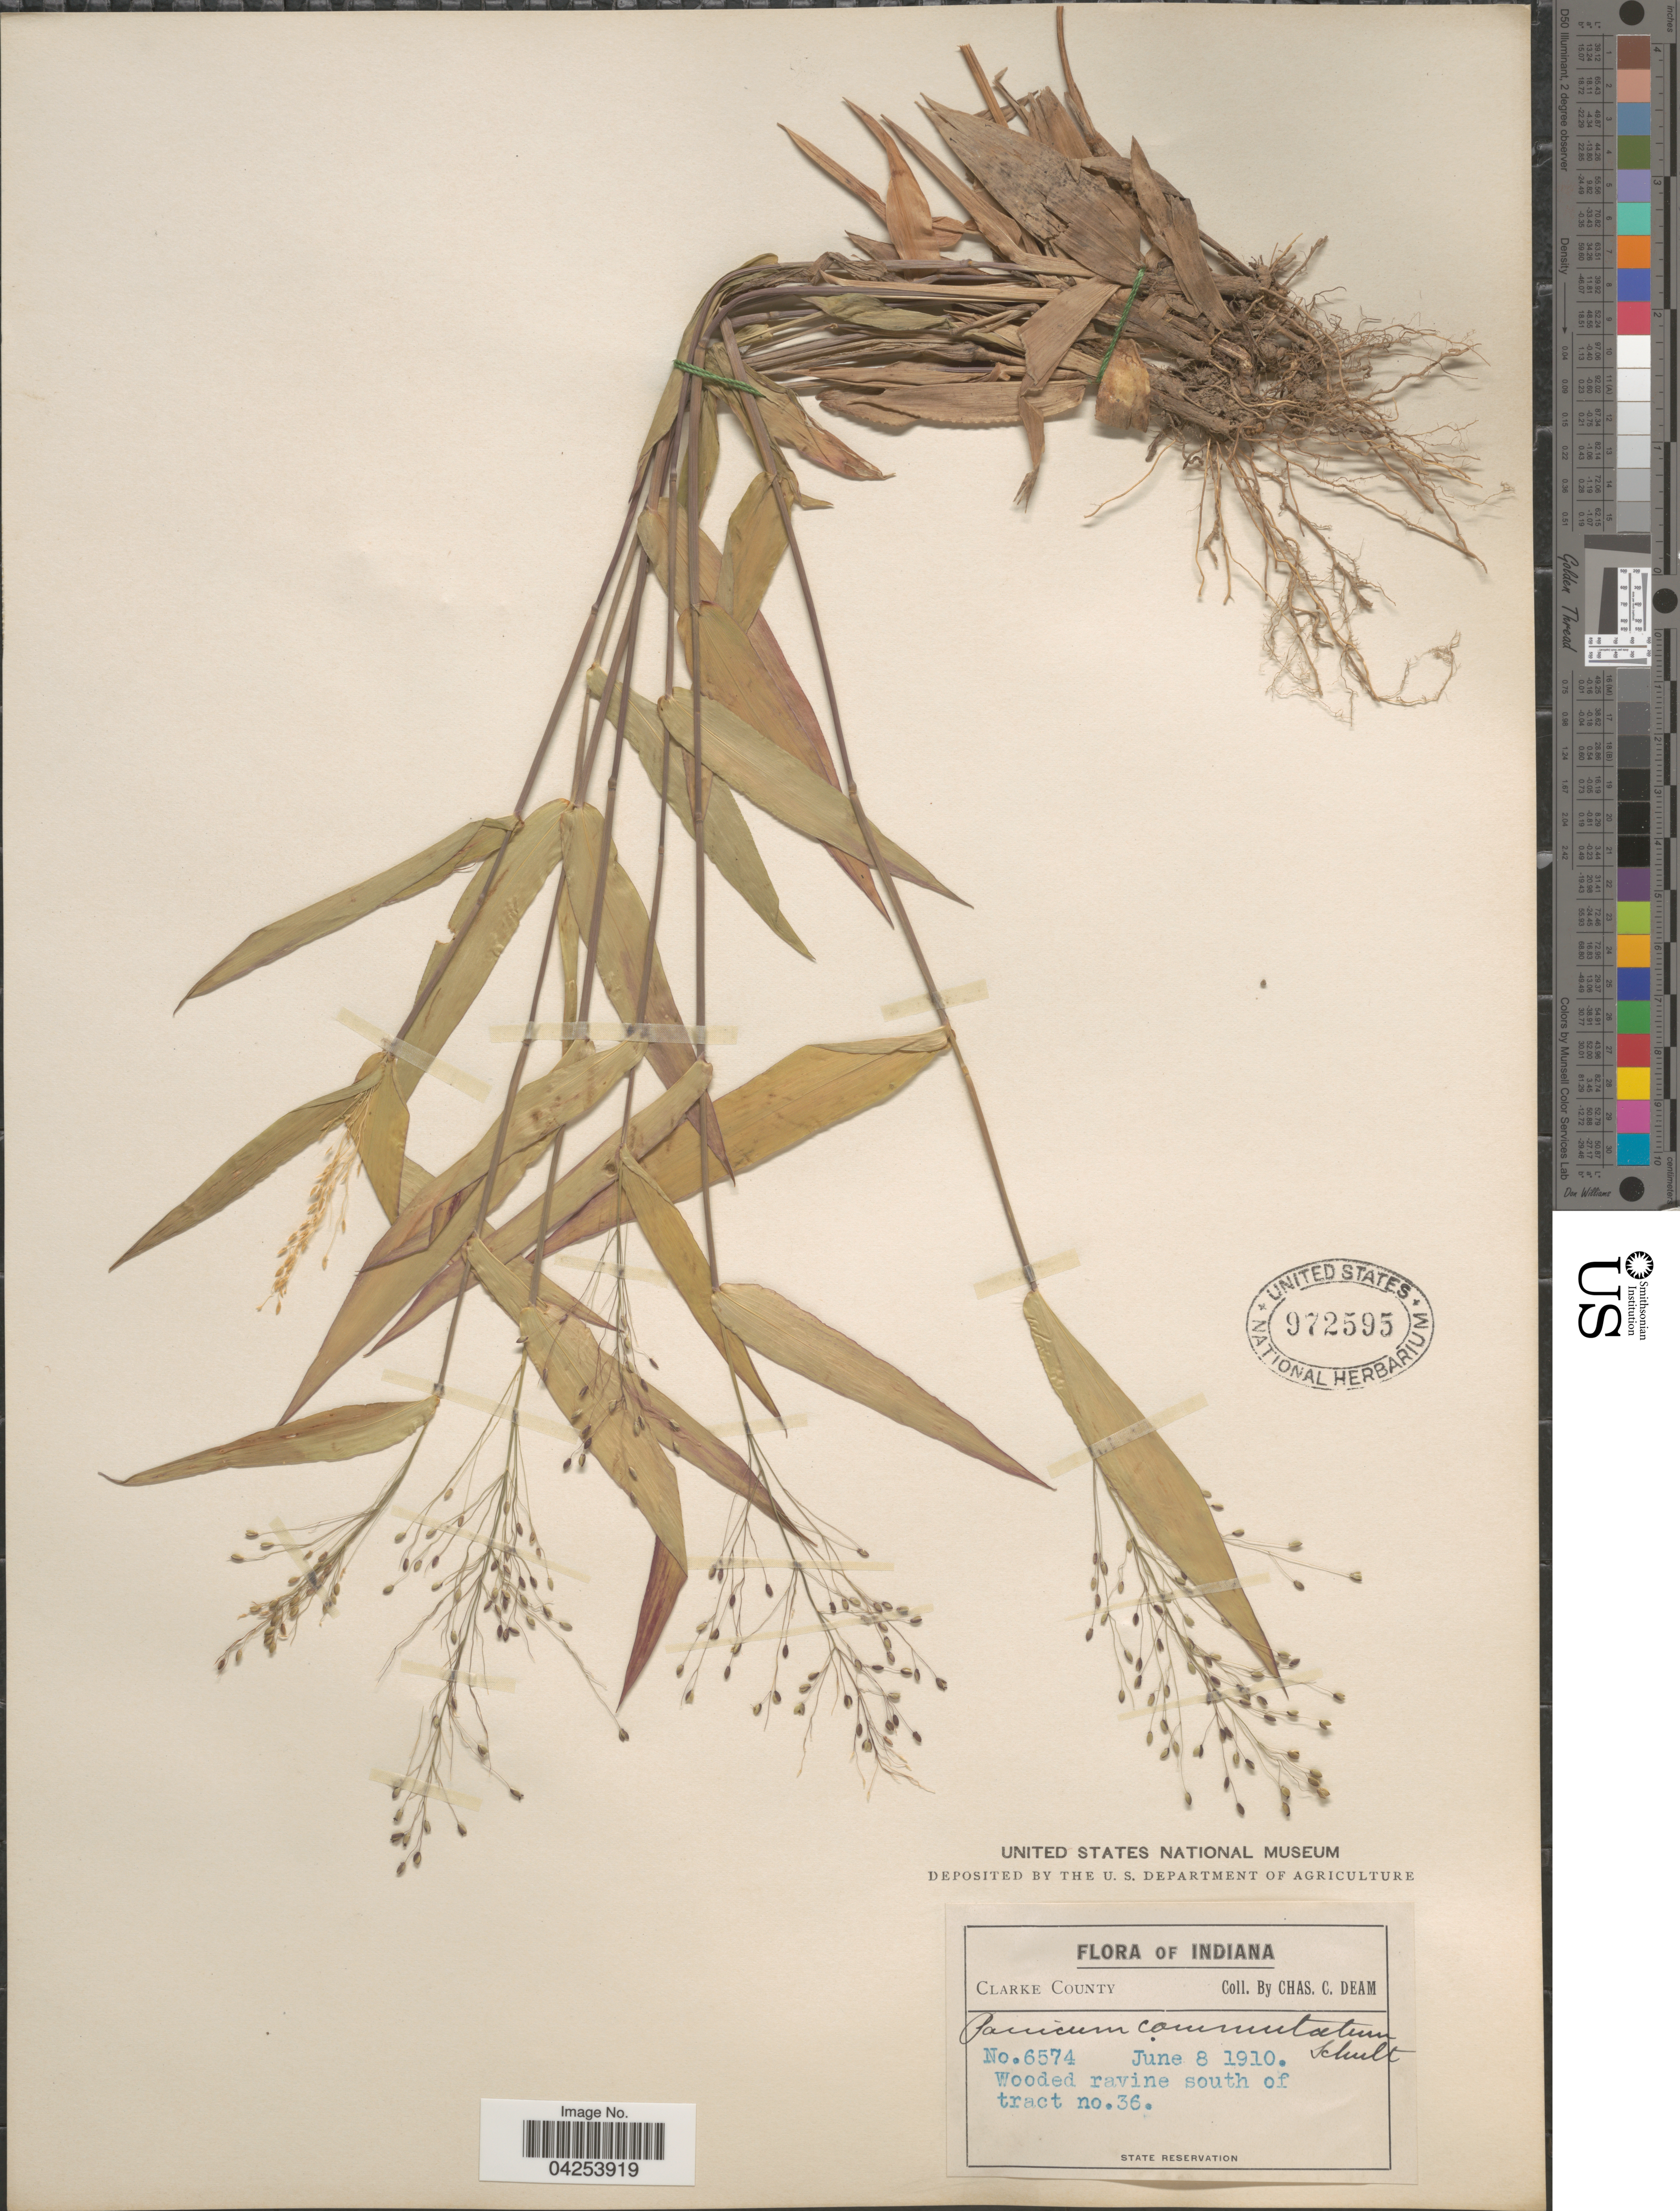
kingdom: Plantae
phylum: Tracheophyta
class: Liliopsida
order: Poales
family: Poaceae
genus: Dichanthelium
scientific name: Dichanthelium commutatum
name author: (Schult.) Gould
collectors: C. C. Deam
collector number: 6574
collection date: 1910-06-08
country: United States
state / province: Indiana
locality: Clarke County. Wooded ravine south of tract no. 36.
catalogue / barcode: US 972595